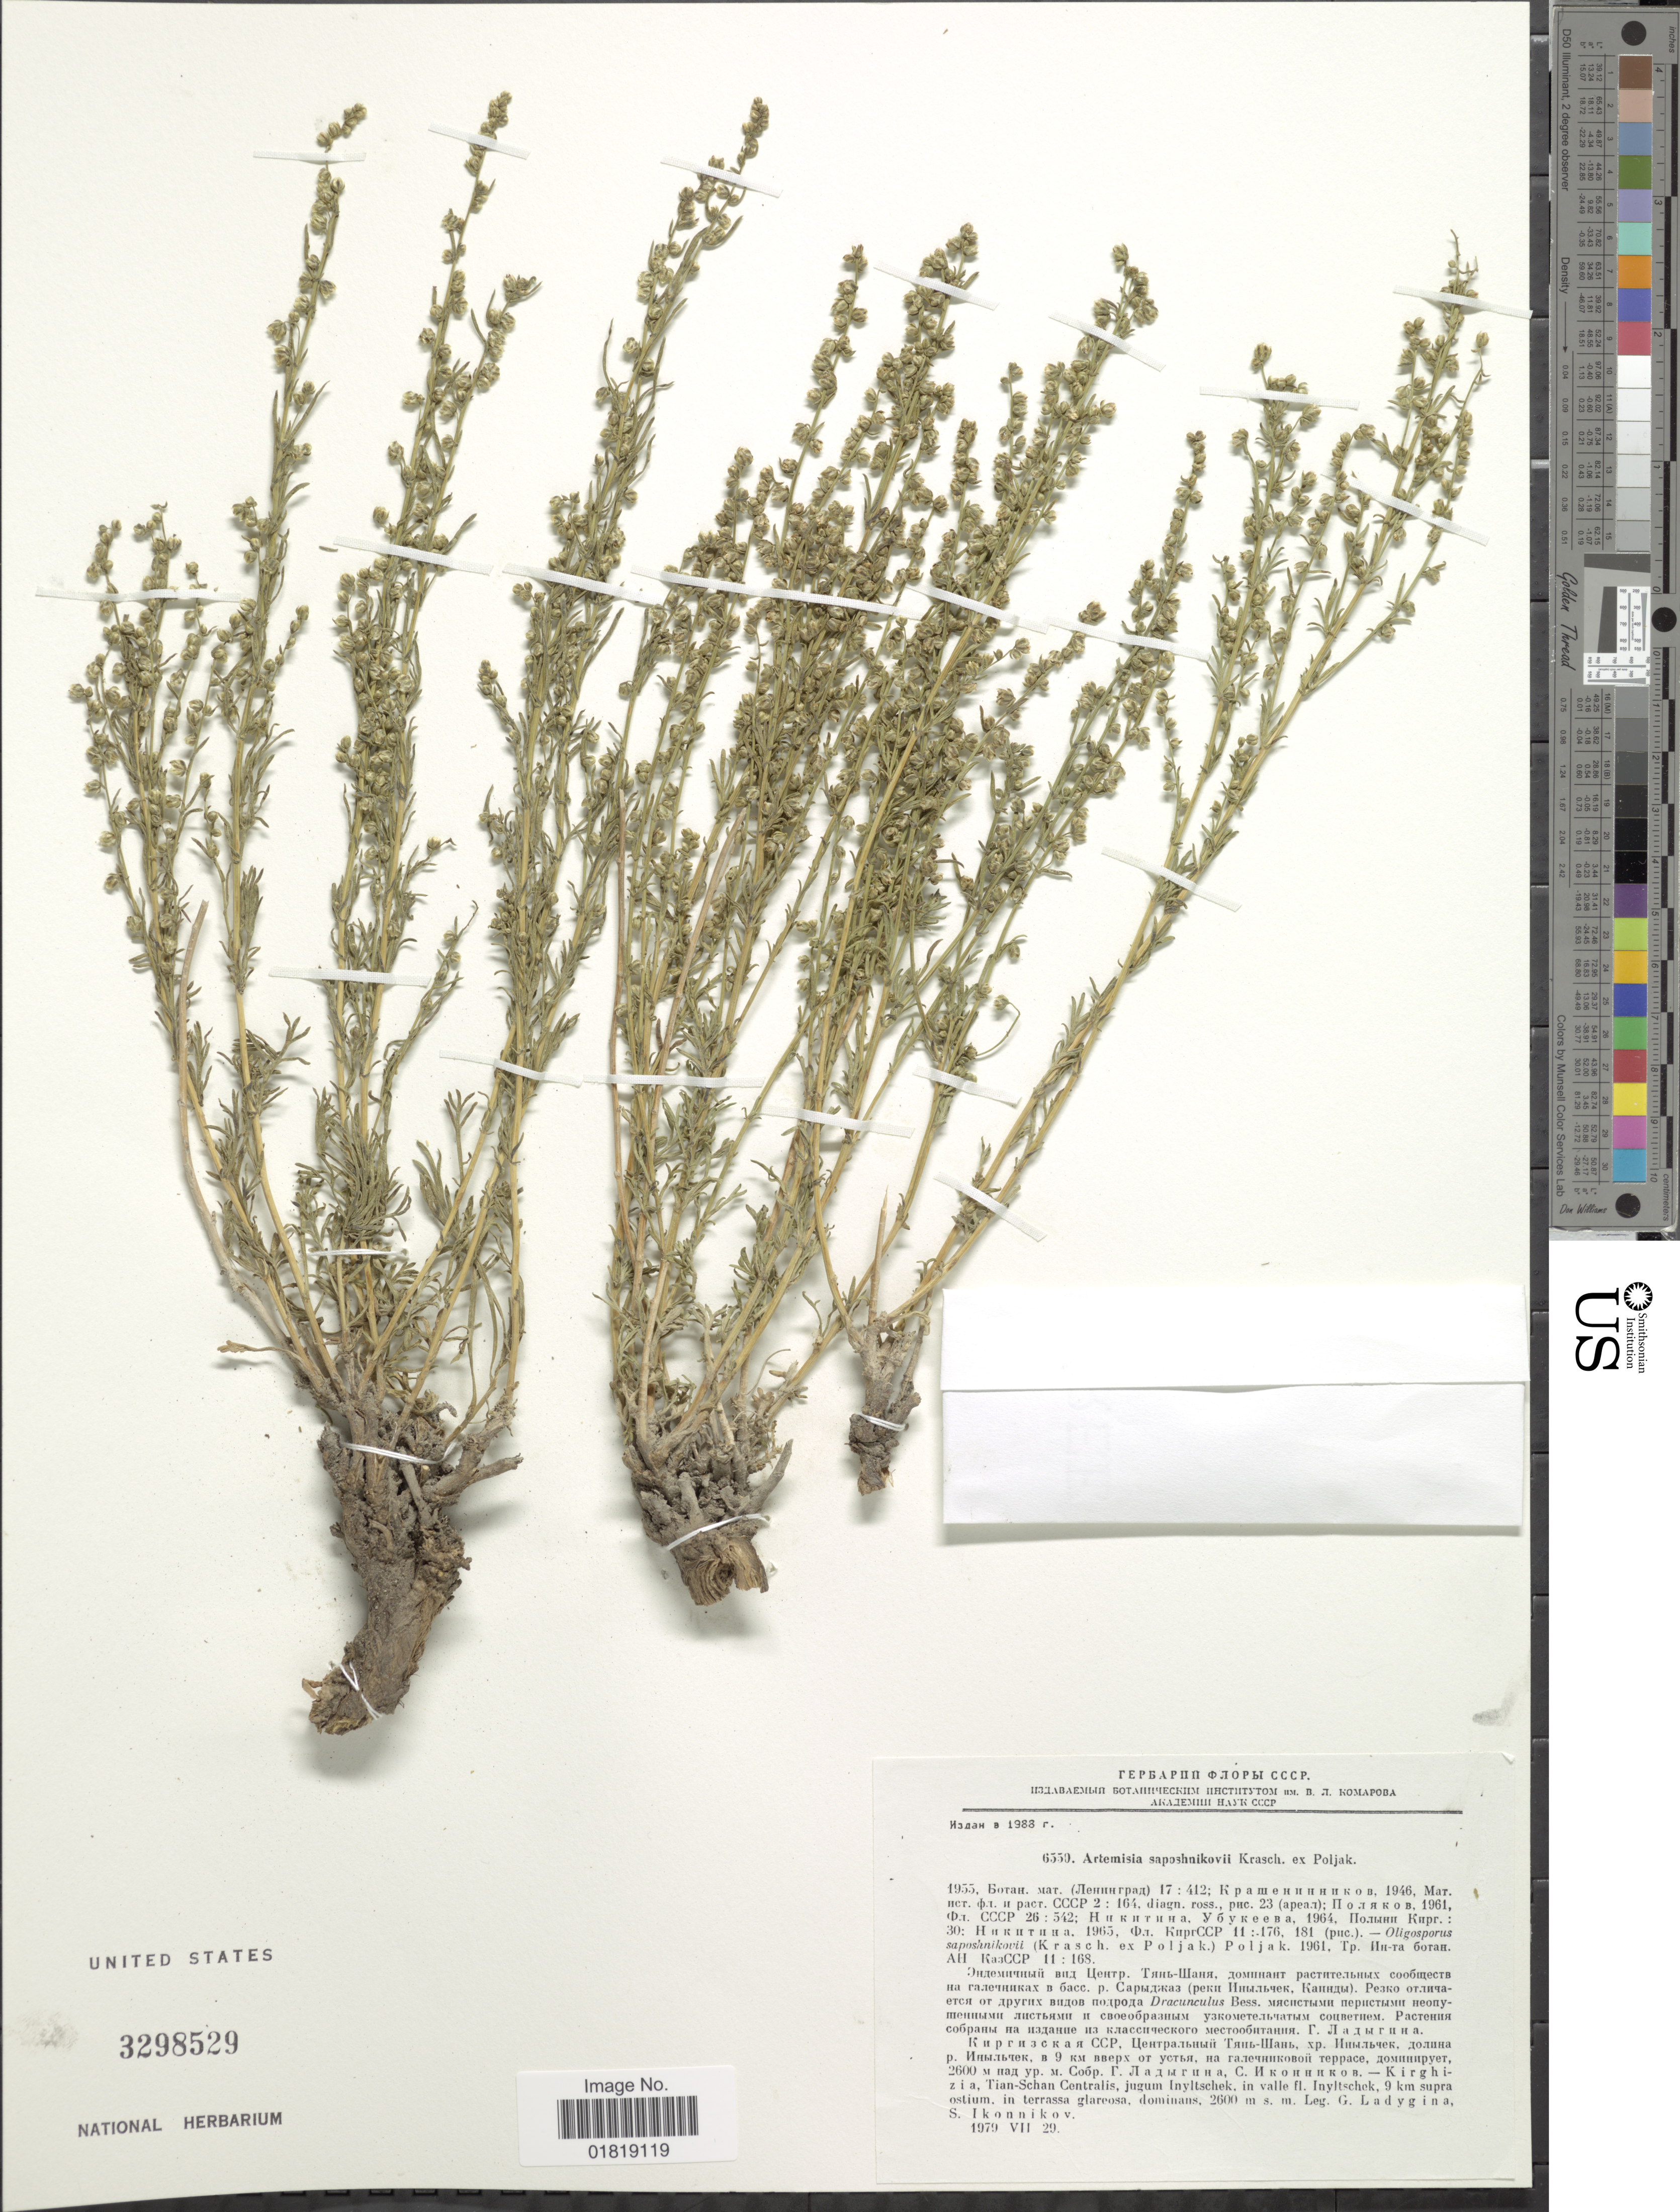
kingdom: Plantae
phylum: Tracheophyta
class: Magnoliopsida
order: Asterales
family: Asteraceae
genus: Artemisia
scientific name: Artemisia saposhuikovii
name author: Krasch. ex Poljakov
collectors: G. M. Ladygina & S. Ikonnikov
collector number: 6559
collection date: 1979-07-29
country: Kyrgyzstan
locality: Kirghizia, Tian-Schan Centralis. jugum Inyltschek, in valle fl. Inyltschek, 9 km supra ostium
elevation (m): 2600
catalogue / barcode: US 3298529